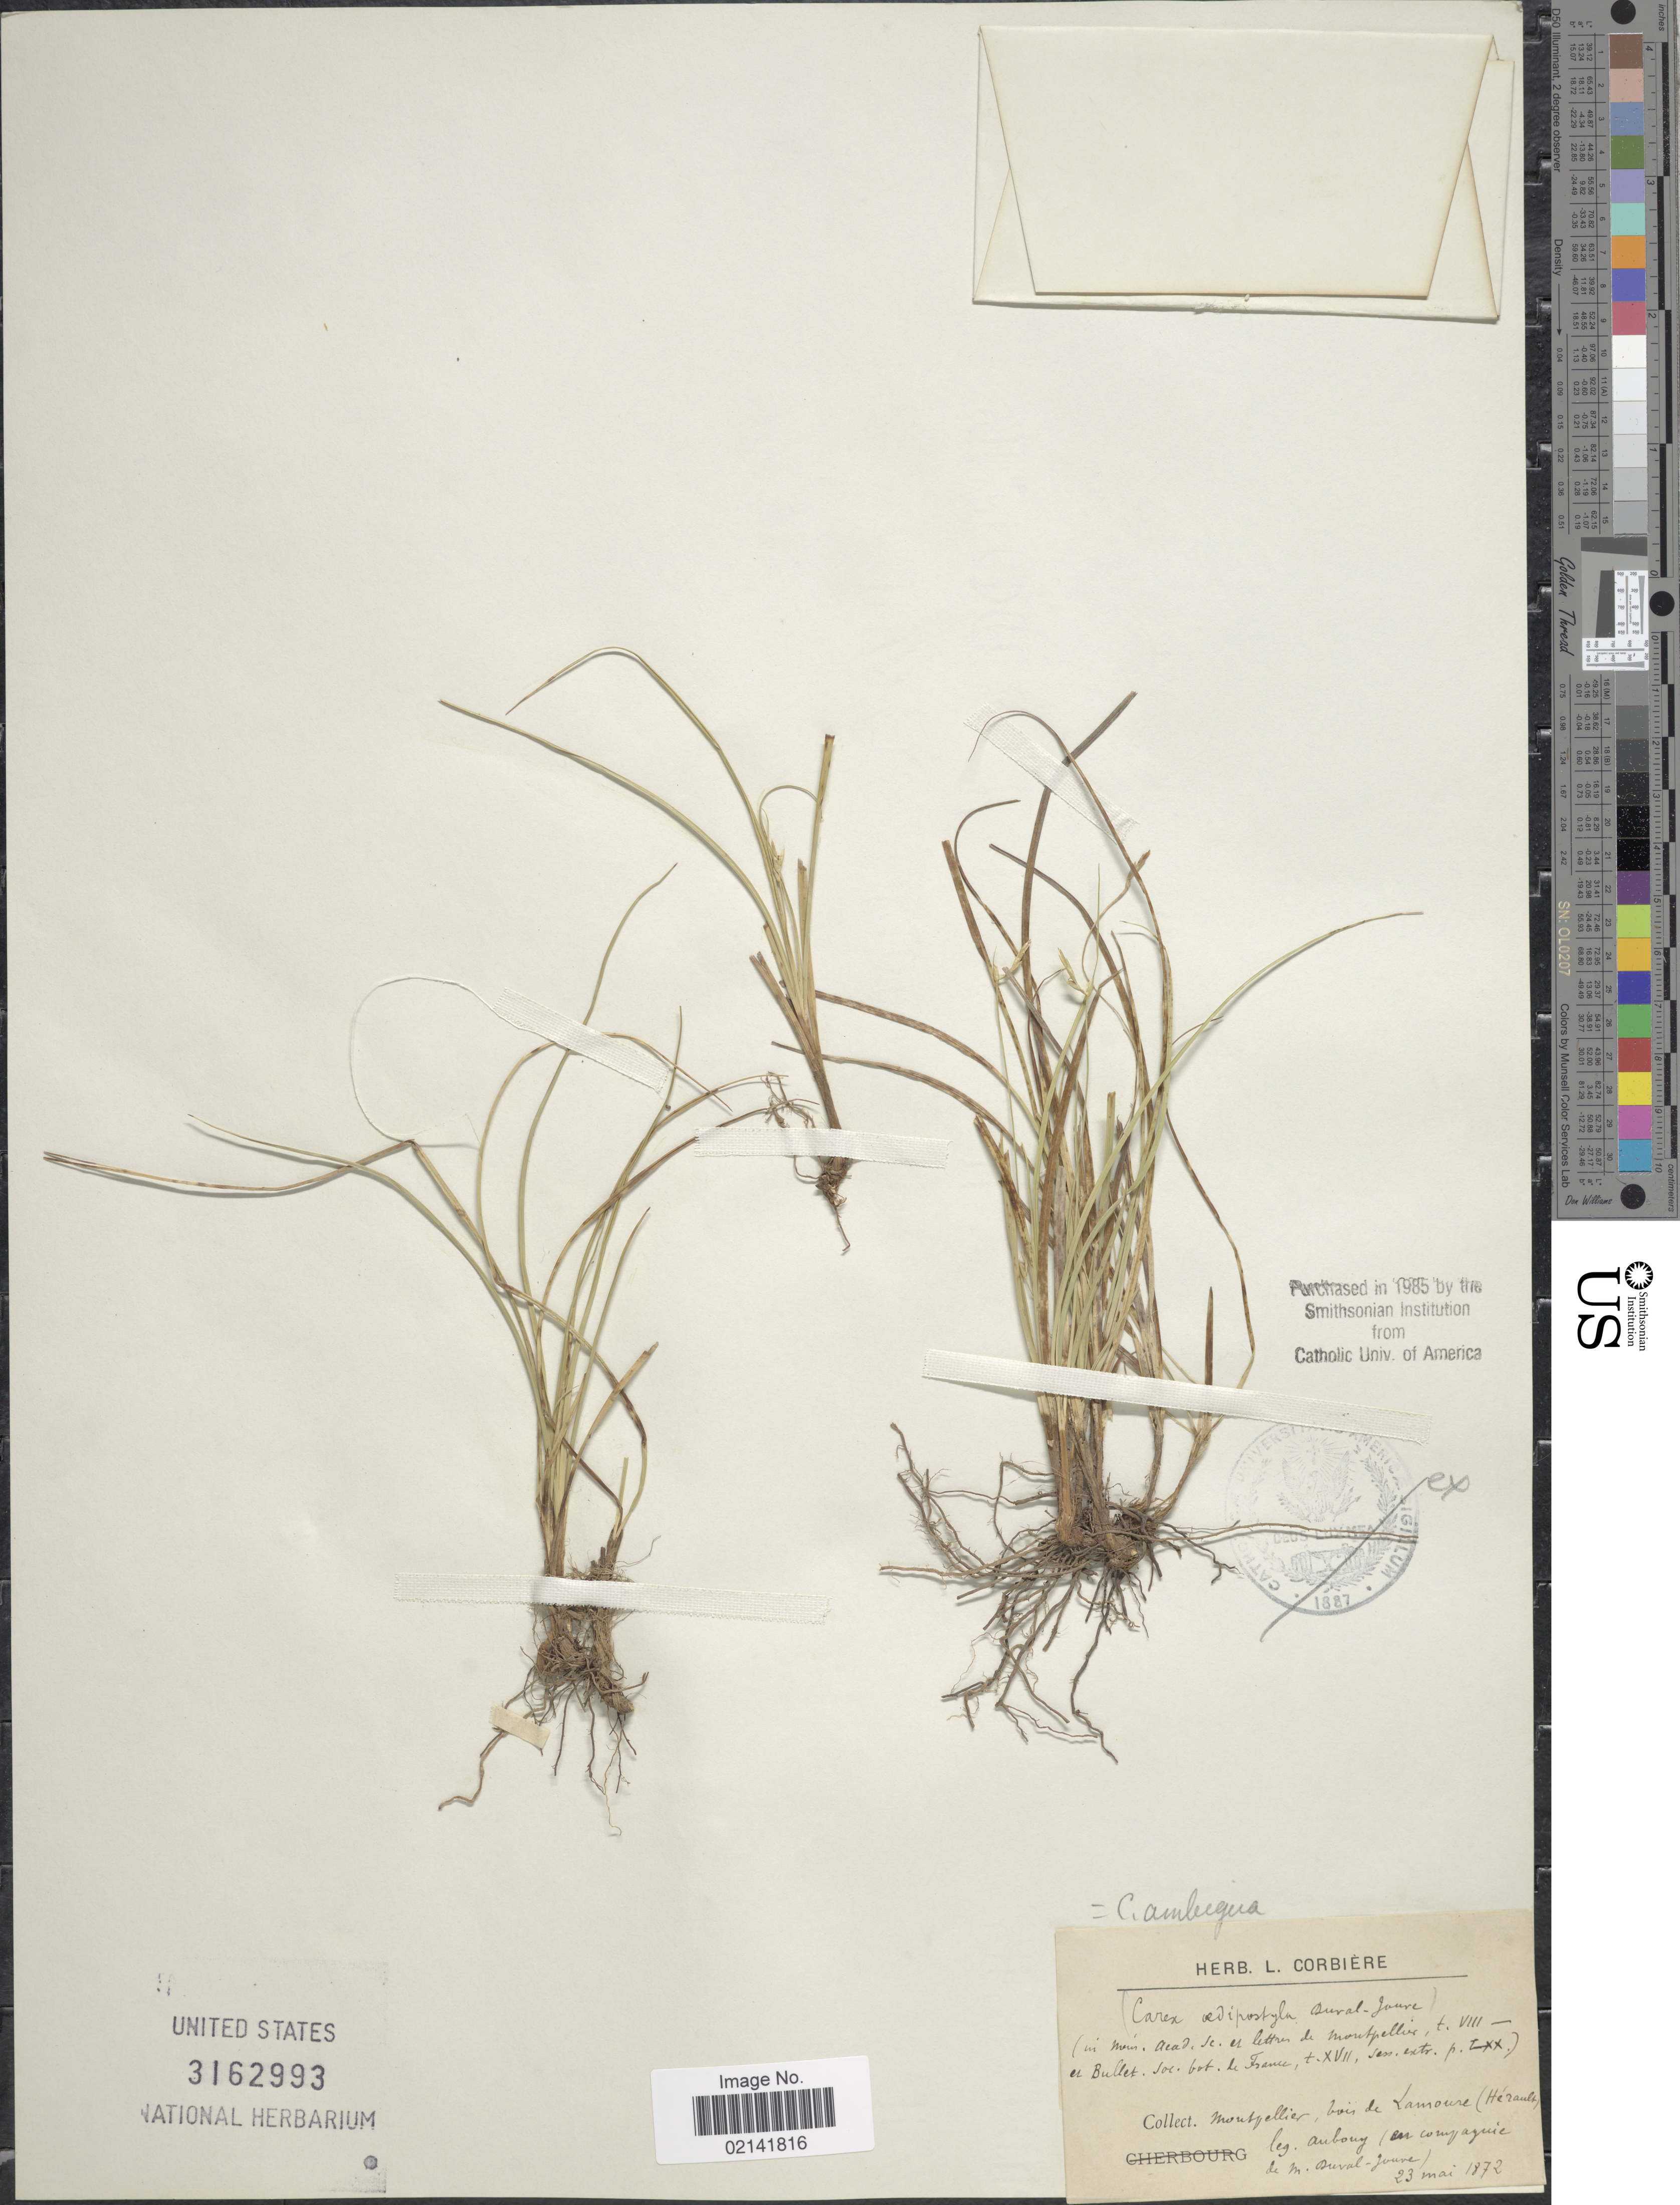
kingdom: Plantae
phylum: Tracheophyta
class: Liliopsida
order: Poales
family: Cyperaceae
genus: Carex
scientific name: Carex oedipostyla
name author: Duval-Jouve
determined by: Strong, Mark T., (BOT), Smithsonian Institution - National Museum of Natural History (UNITED STATES)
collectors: -. Anbouy & M. Duval-Jouve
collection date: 1872-05-23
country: France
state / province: Occitanie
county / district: Hérault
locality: Montpellier, bois de Lamoure (Herault)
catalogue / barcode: US 3162993